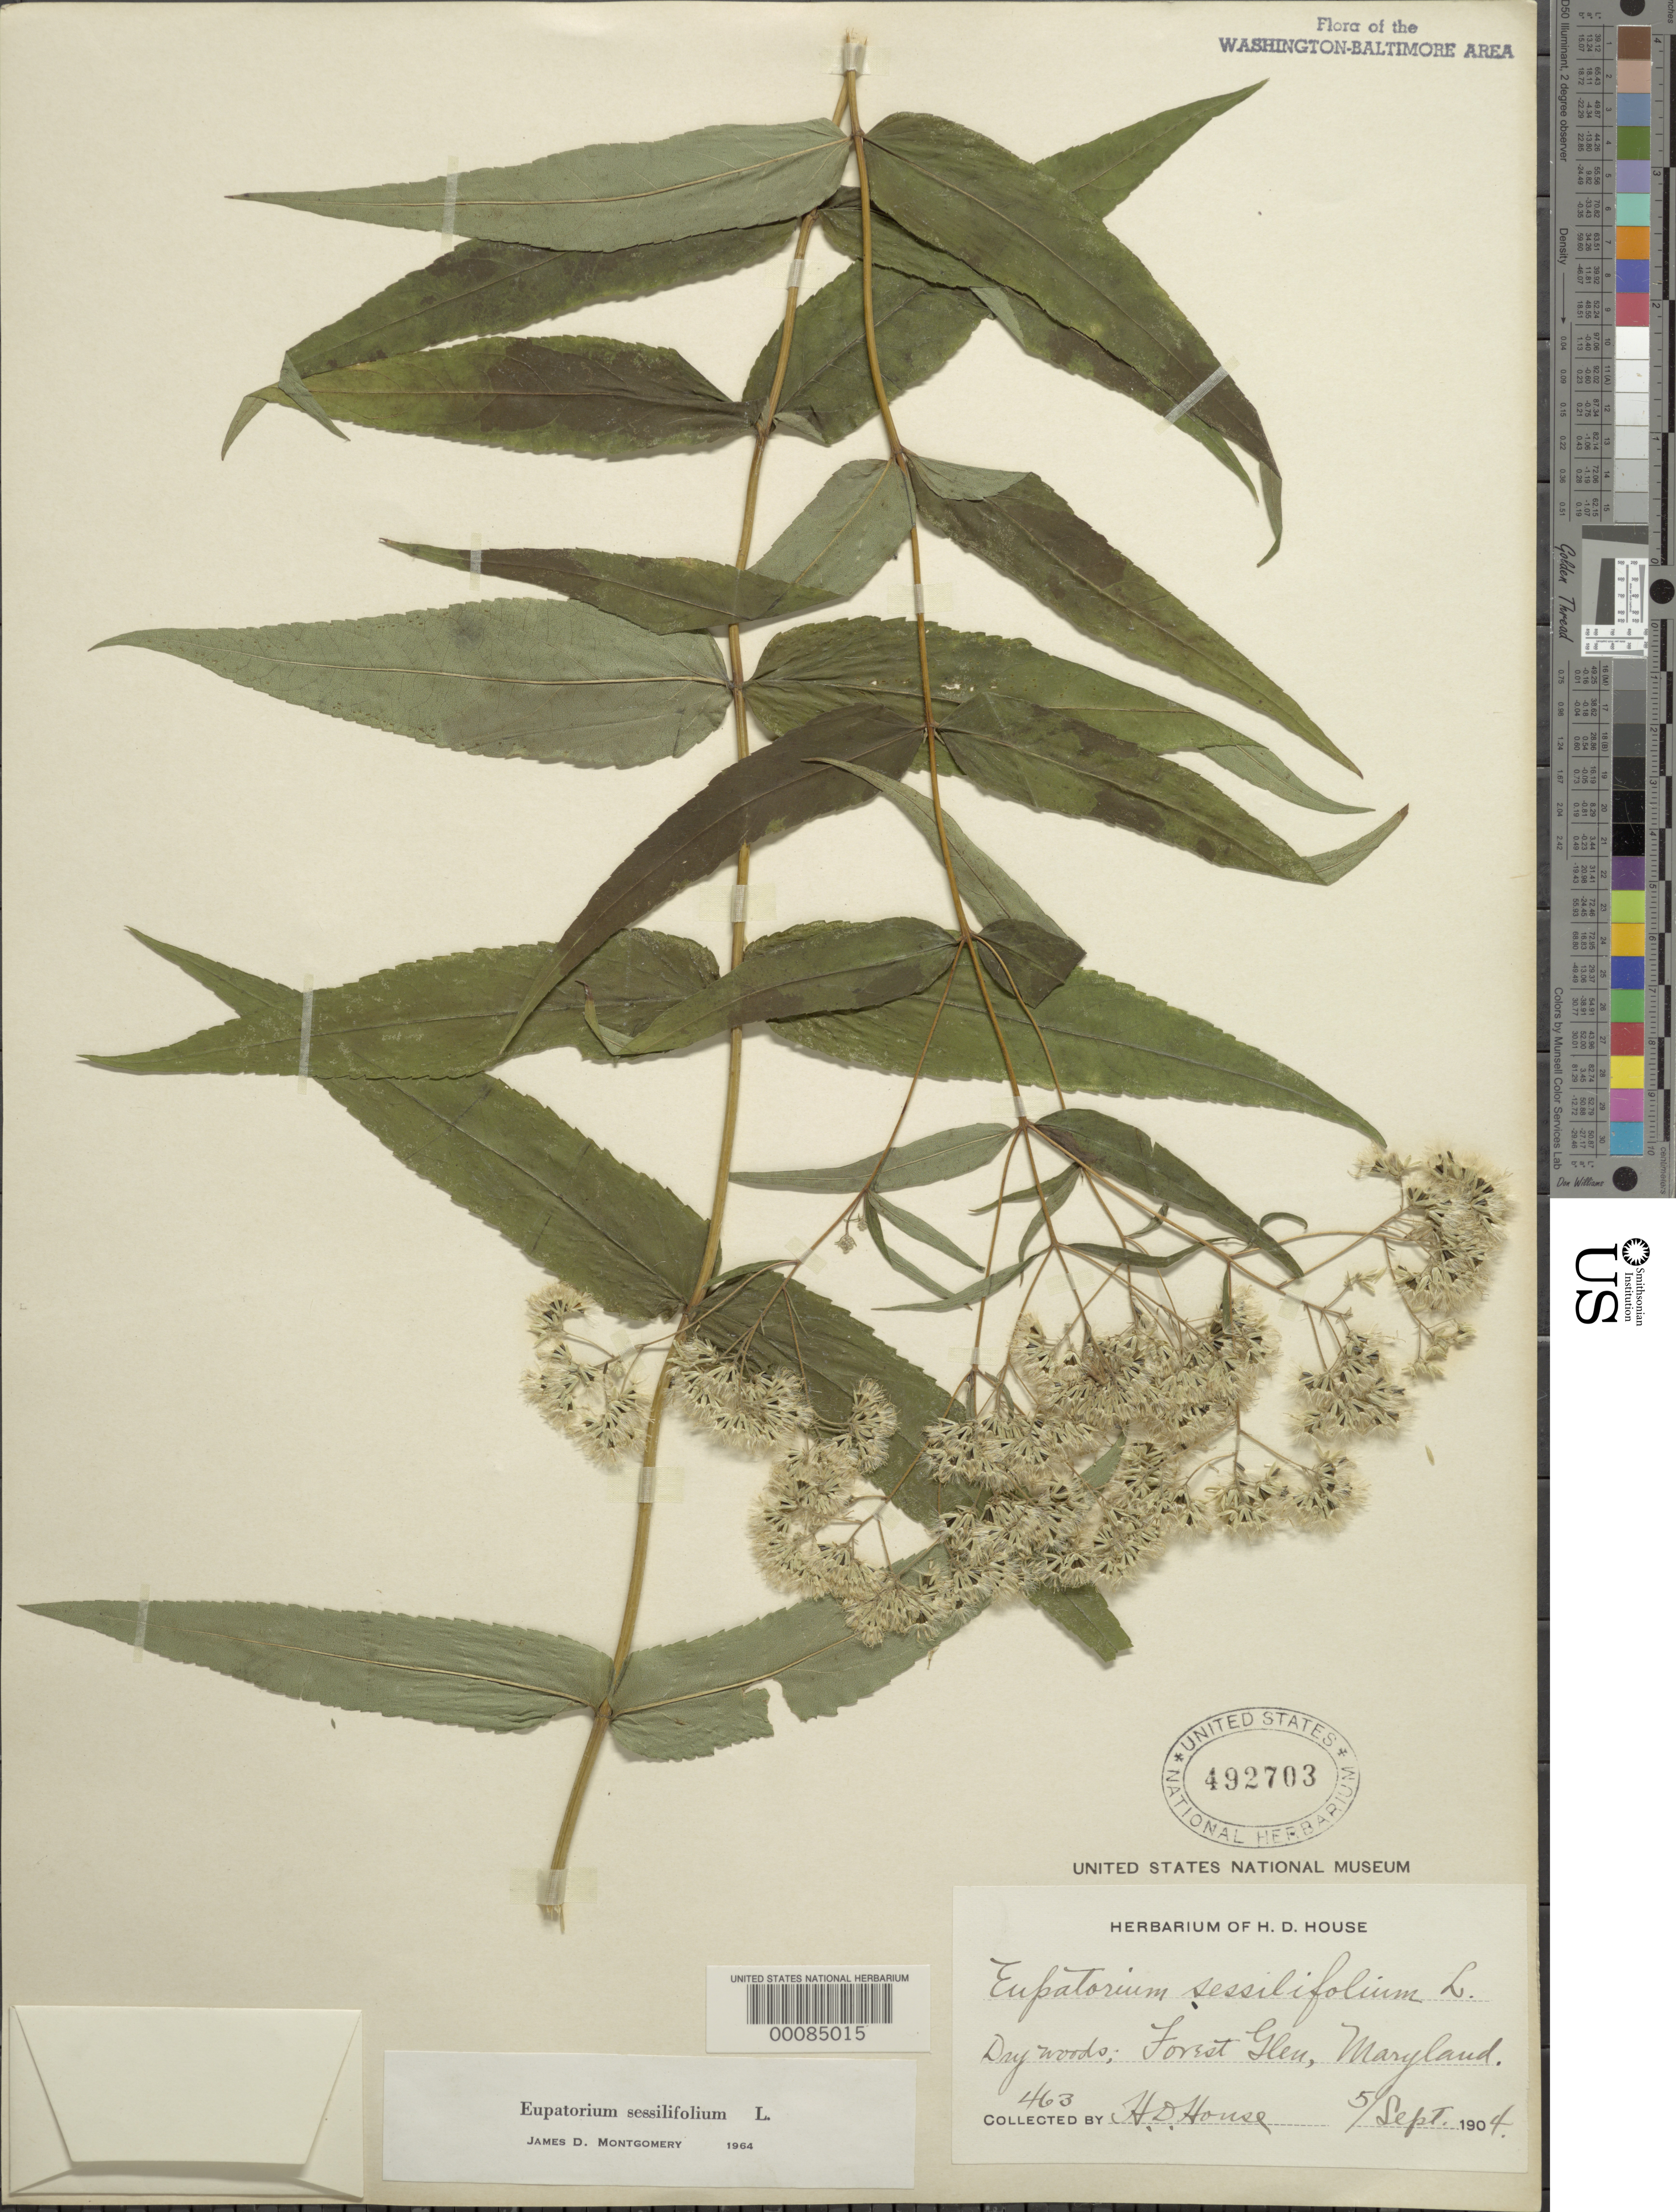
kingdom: Plantae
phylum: Tracheophyta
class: Magnoliopsida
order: Asterales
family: Asteraceae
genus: Eupatorium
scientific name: Eupatorium sessilifolium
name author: L.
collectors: H. D. House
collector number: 463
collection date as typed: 05 Sep 1904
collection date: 1904-09-05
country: United States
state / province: Maryland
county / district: Montgomery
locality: Forest Glen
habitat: Dry woods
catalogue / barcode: US 492703